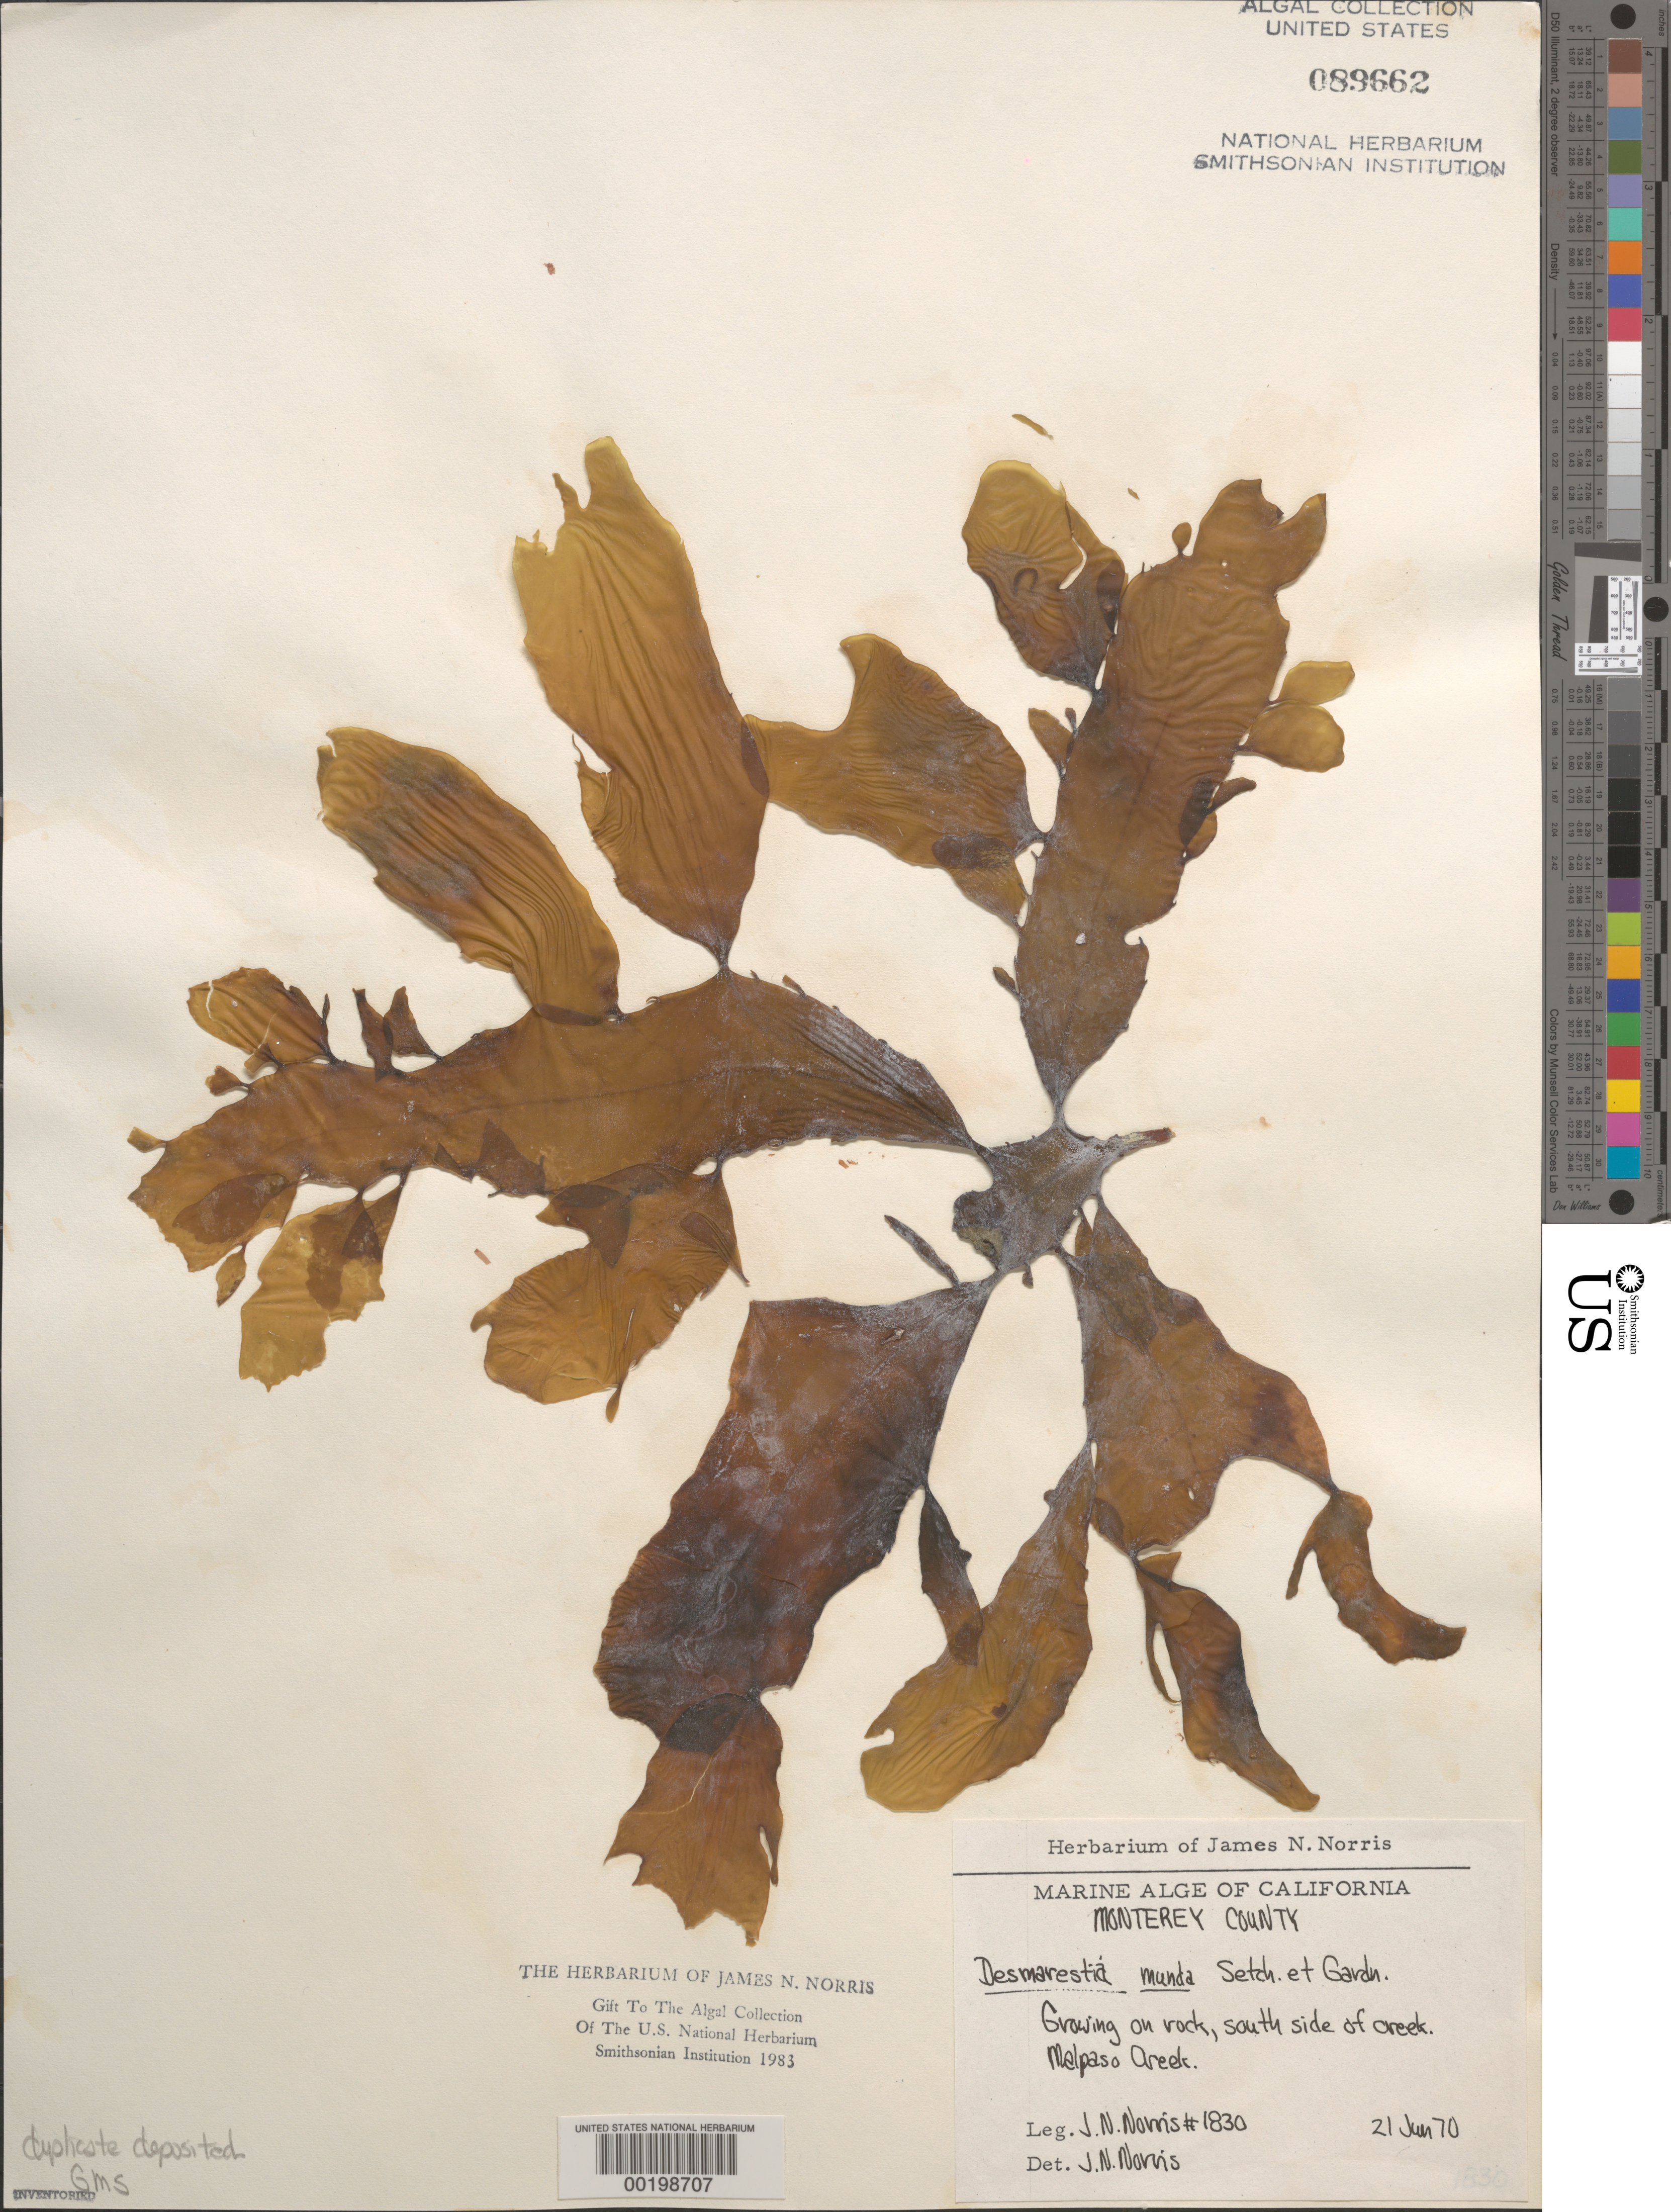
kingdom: Chromista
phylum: Ochrophyta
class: Phaeophyceae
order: Desmarestiales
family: Desmarestiaceae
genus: Desmarestia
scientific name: Desmarestia munda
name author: Setch. & N.L. Gardner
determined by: Norris, James N.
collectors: J. N. Norris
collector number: JN-1830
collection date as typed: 21 Jun 1970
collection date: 1970-06-21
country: United States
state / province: California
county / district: Monterey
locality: Malpaso Creek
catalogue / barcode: US 89662